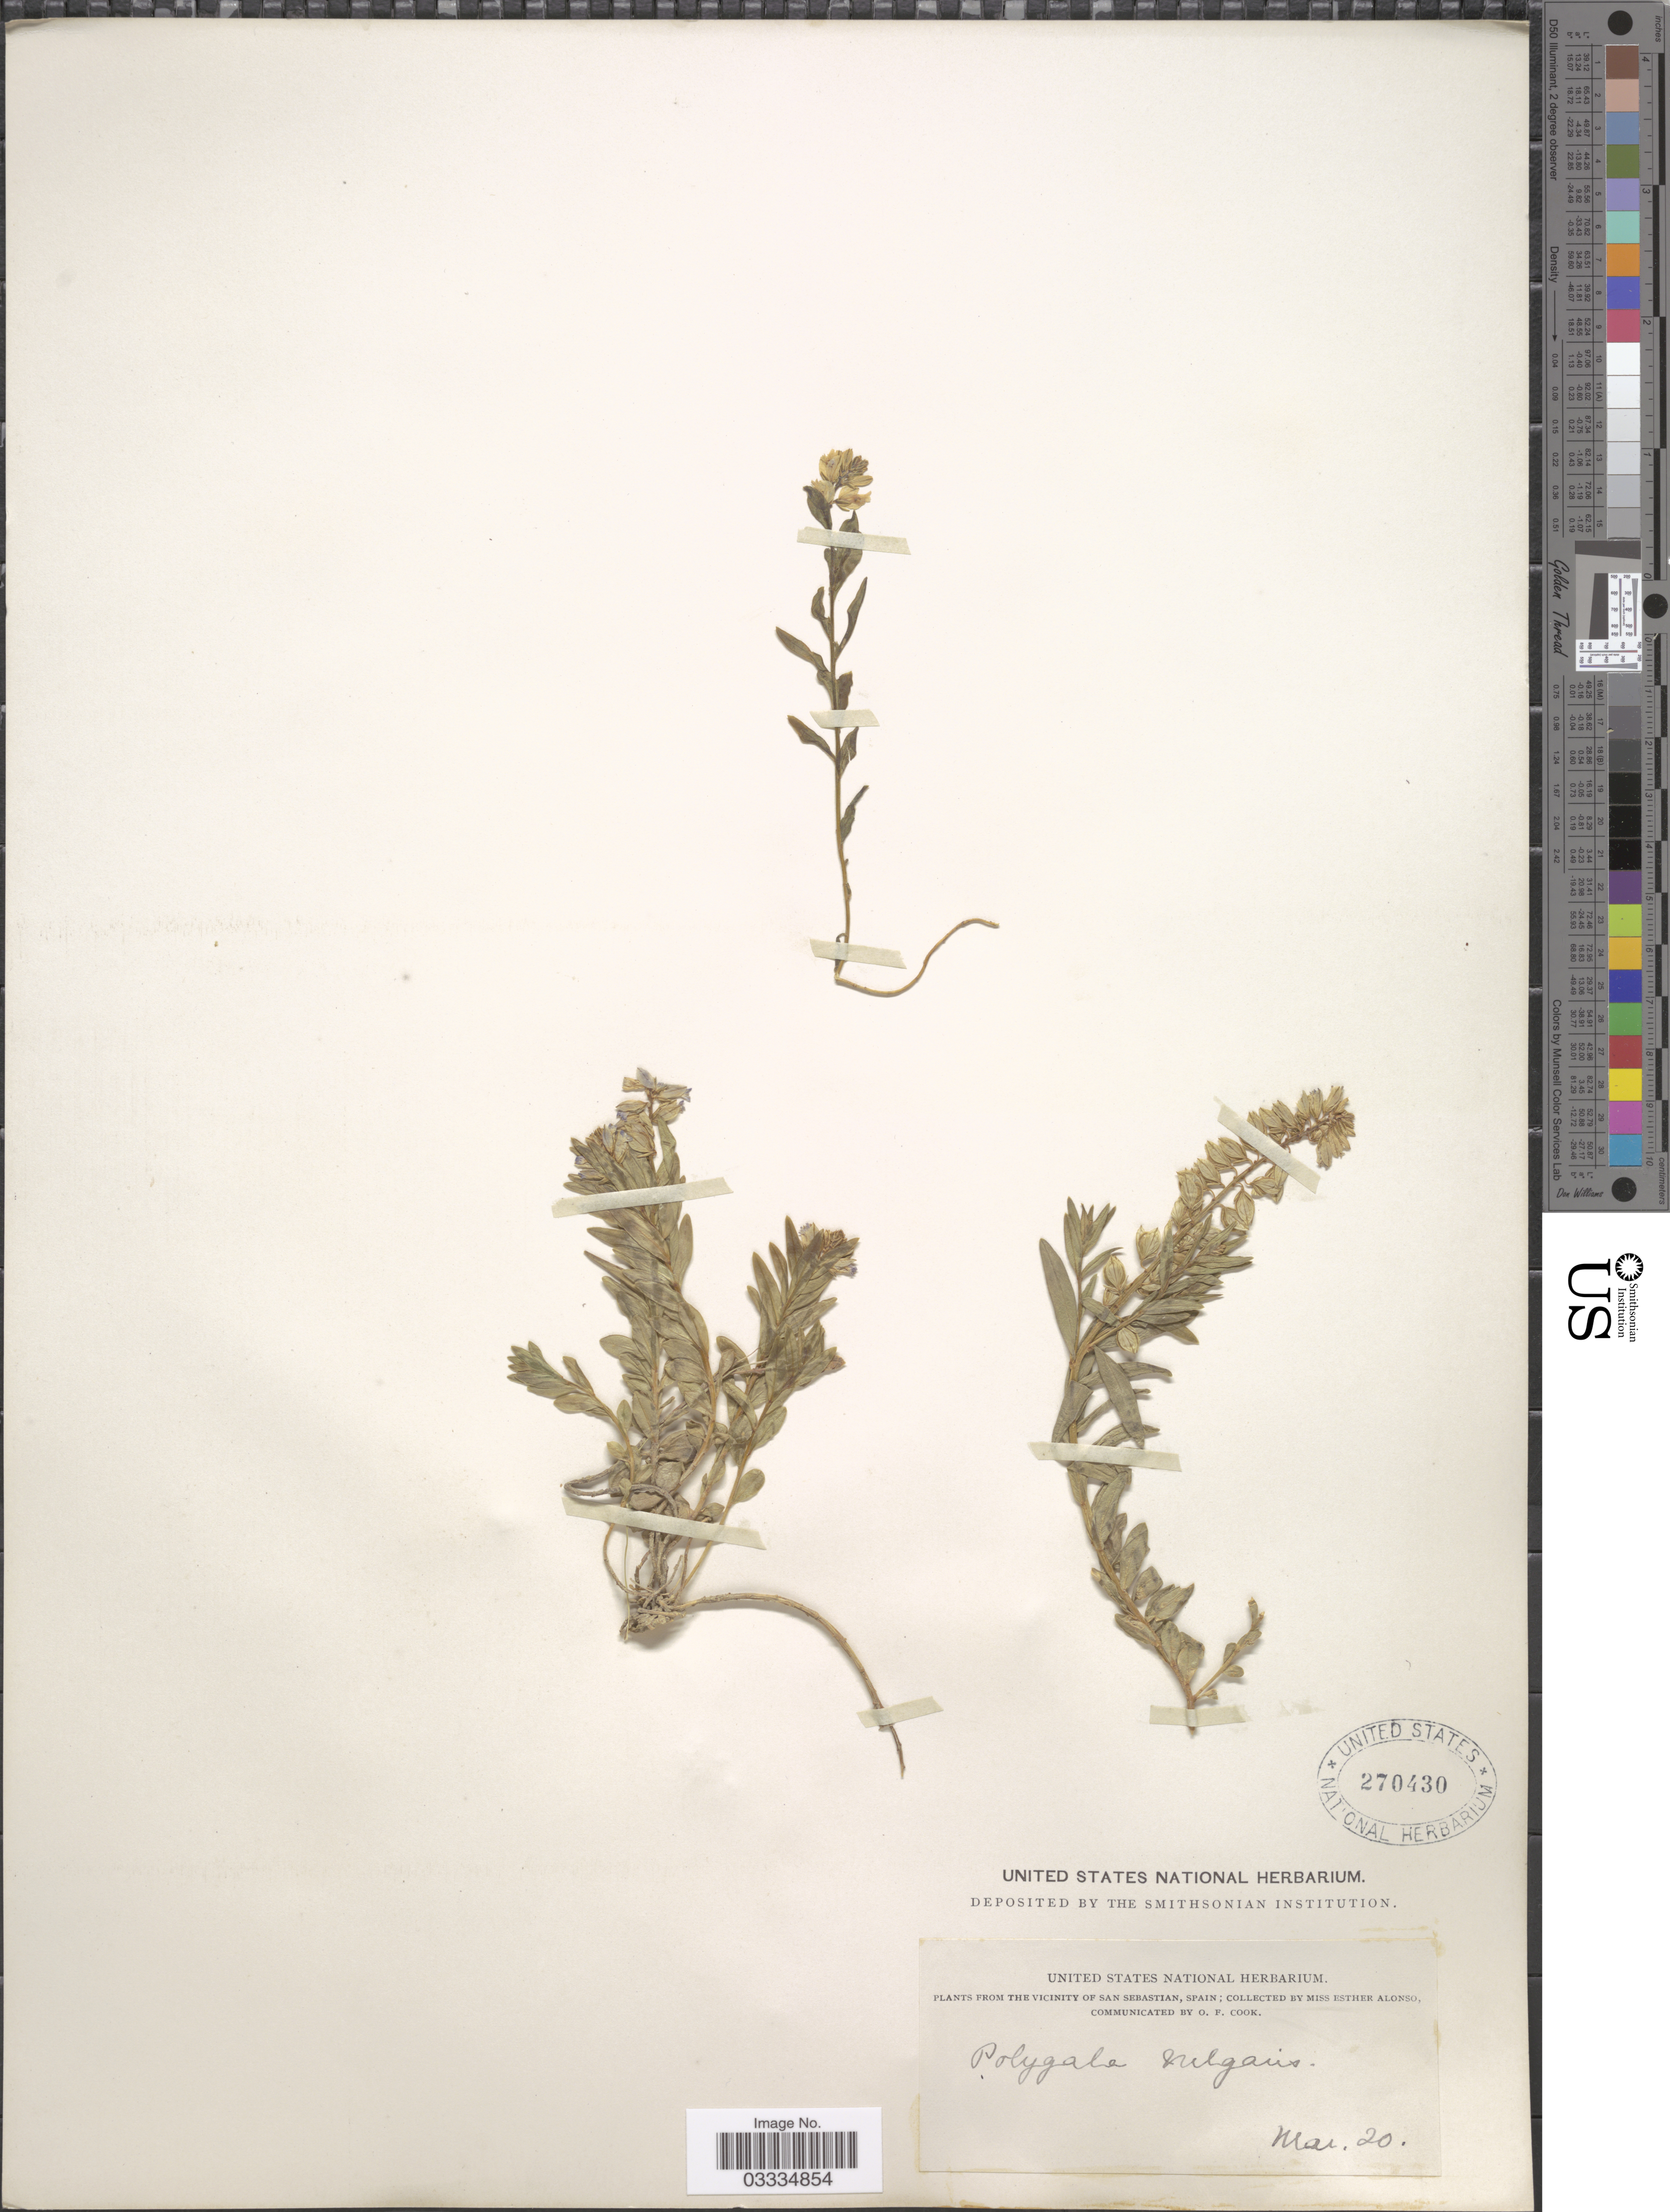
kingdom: Plantae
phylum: Tracheophyta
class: Magnoliopsida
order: Fabales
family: Polygalaceae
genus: Polygala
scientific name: Polygala vulgaris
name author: L.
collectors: E. Alonso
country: Spain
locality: From the vicinity of San Sebastian.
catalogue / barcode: US 270430